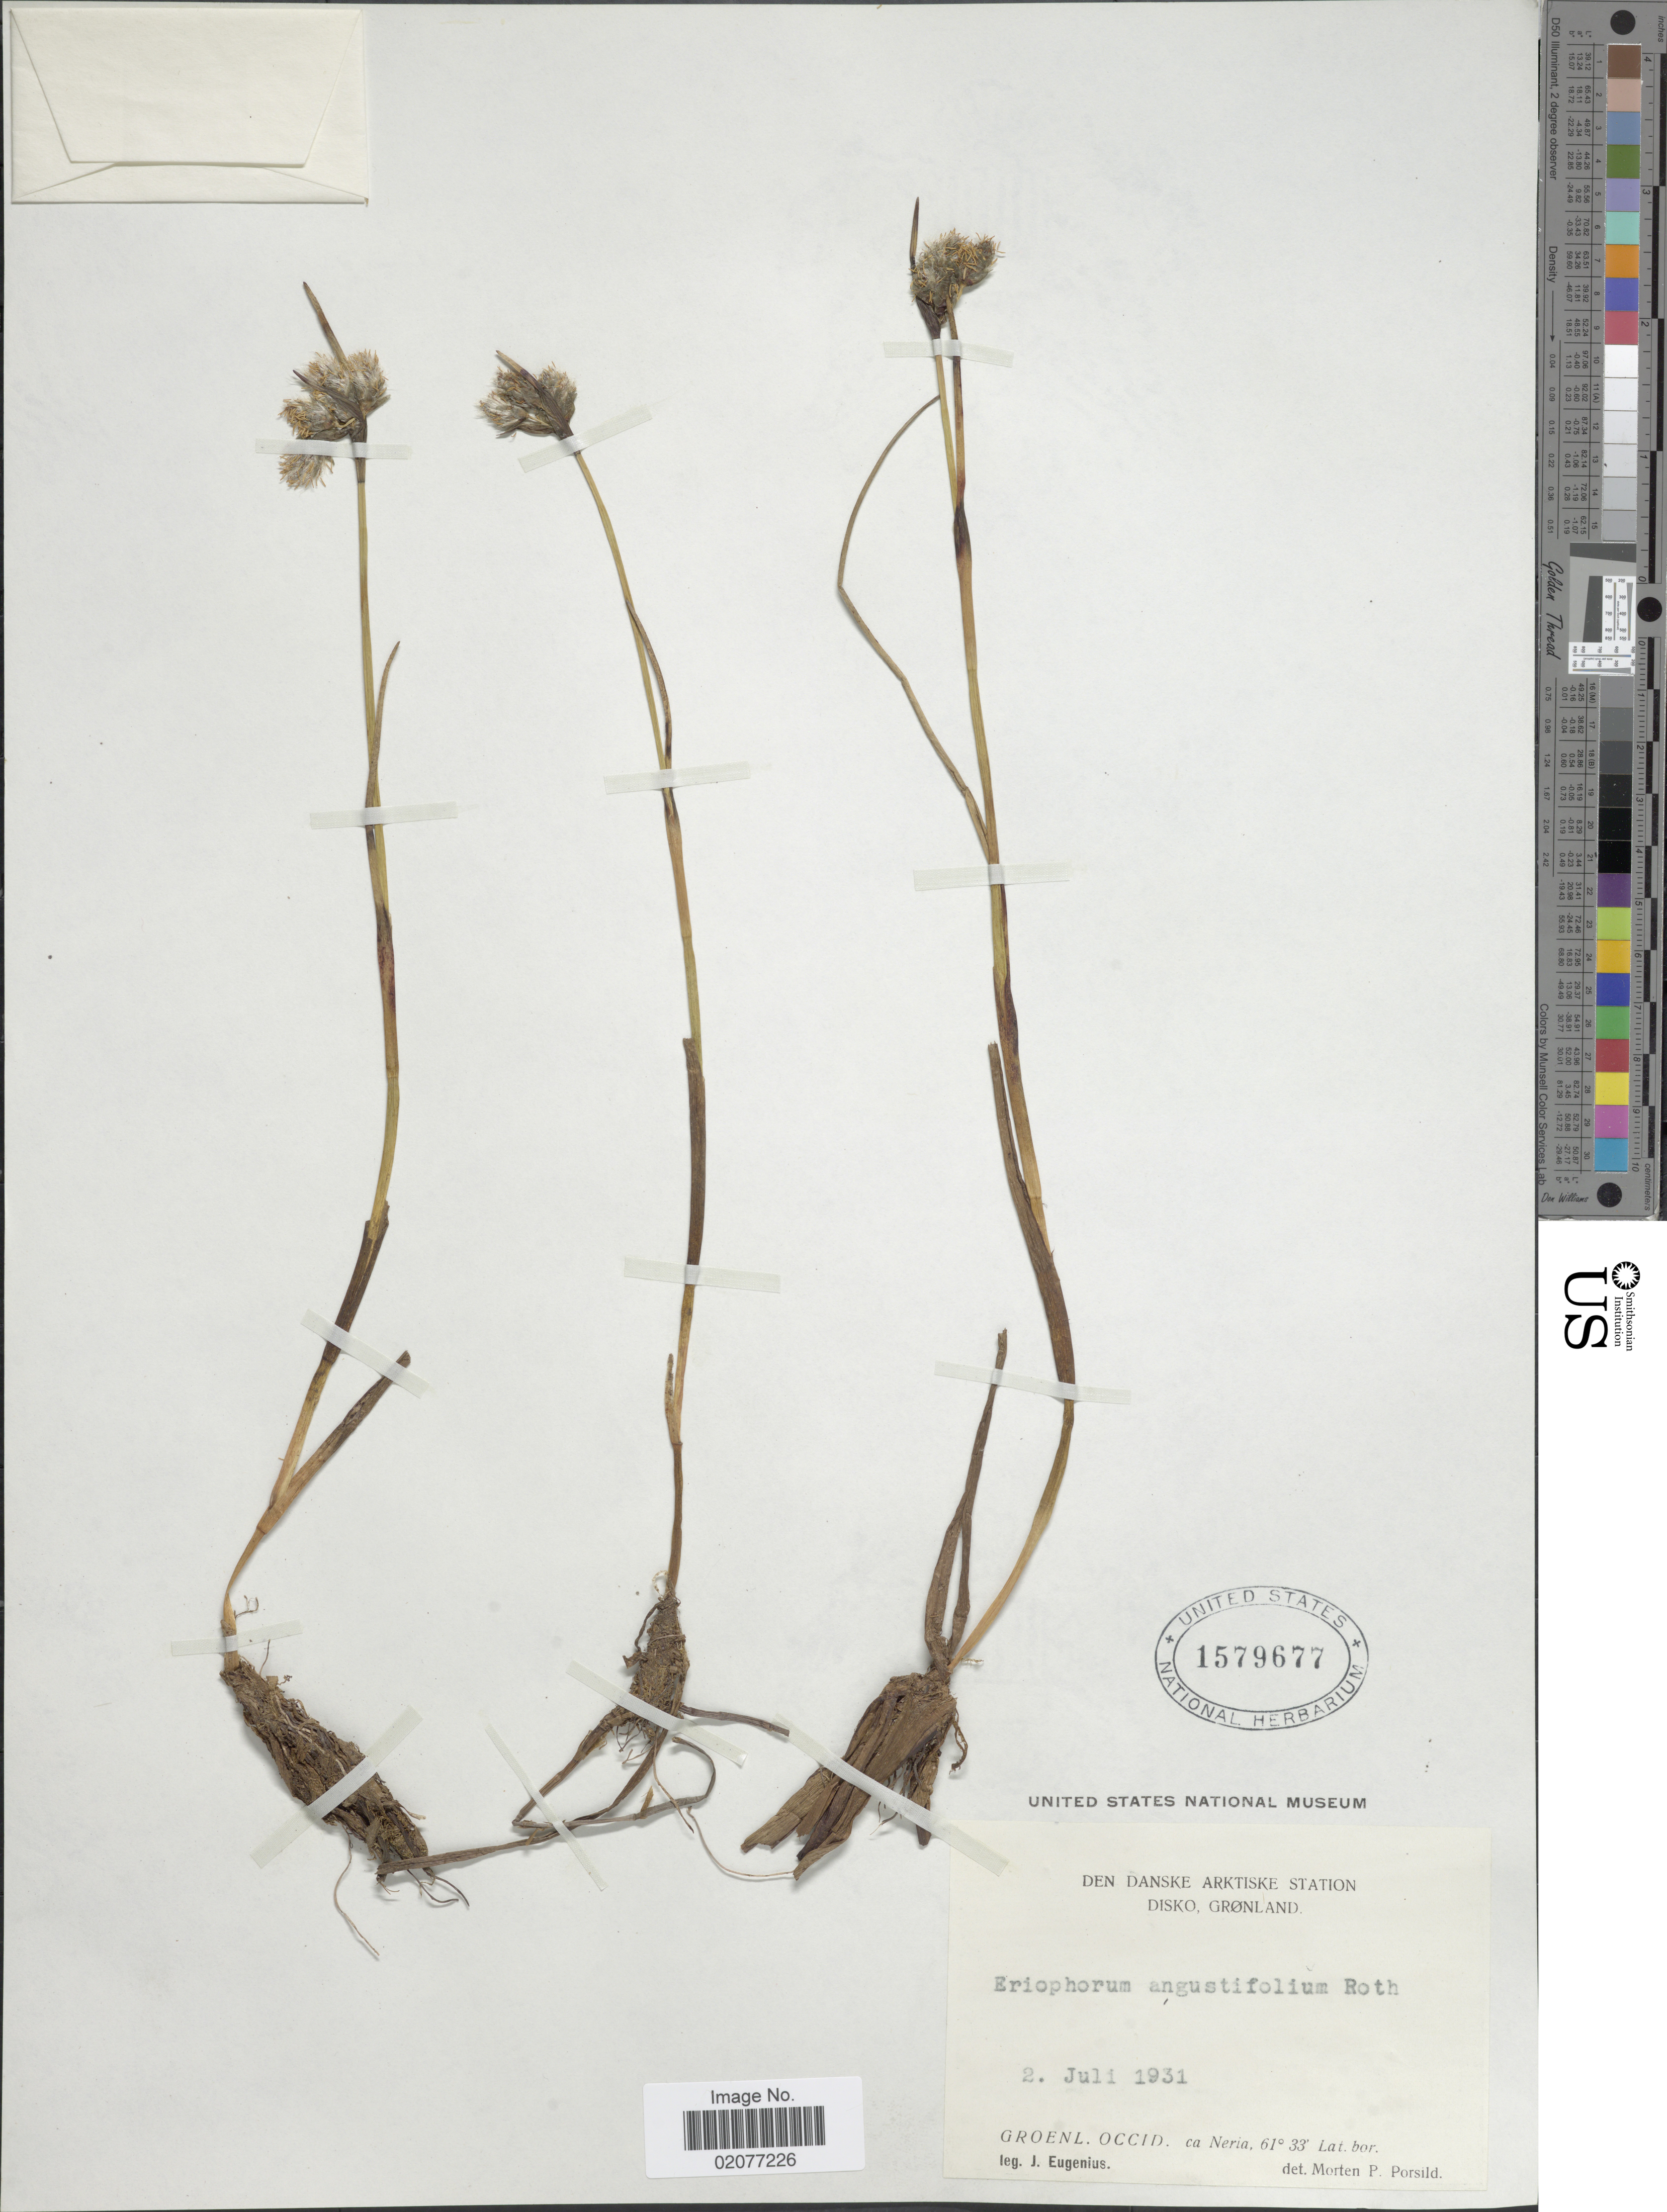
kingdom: Plantae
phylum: Tracheophyta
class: Liliopsida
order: Poales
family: Cyperaceae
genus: Eriophorum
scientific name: Eriophorum angustifolium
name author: Honck.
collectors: J. Eugenius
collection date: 1931-07-02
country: Greenland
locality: Disko. Gronland. Groenla. occid. ca. Neria.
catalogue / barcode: US 1579677